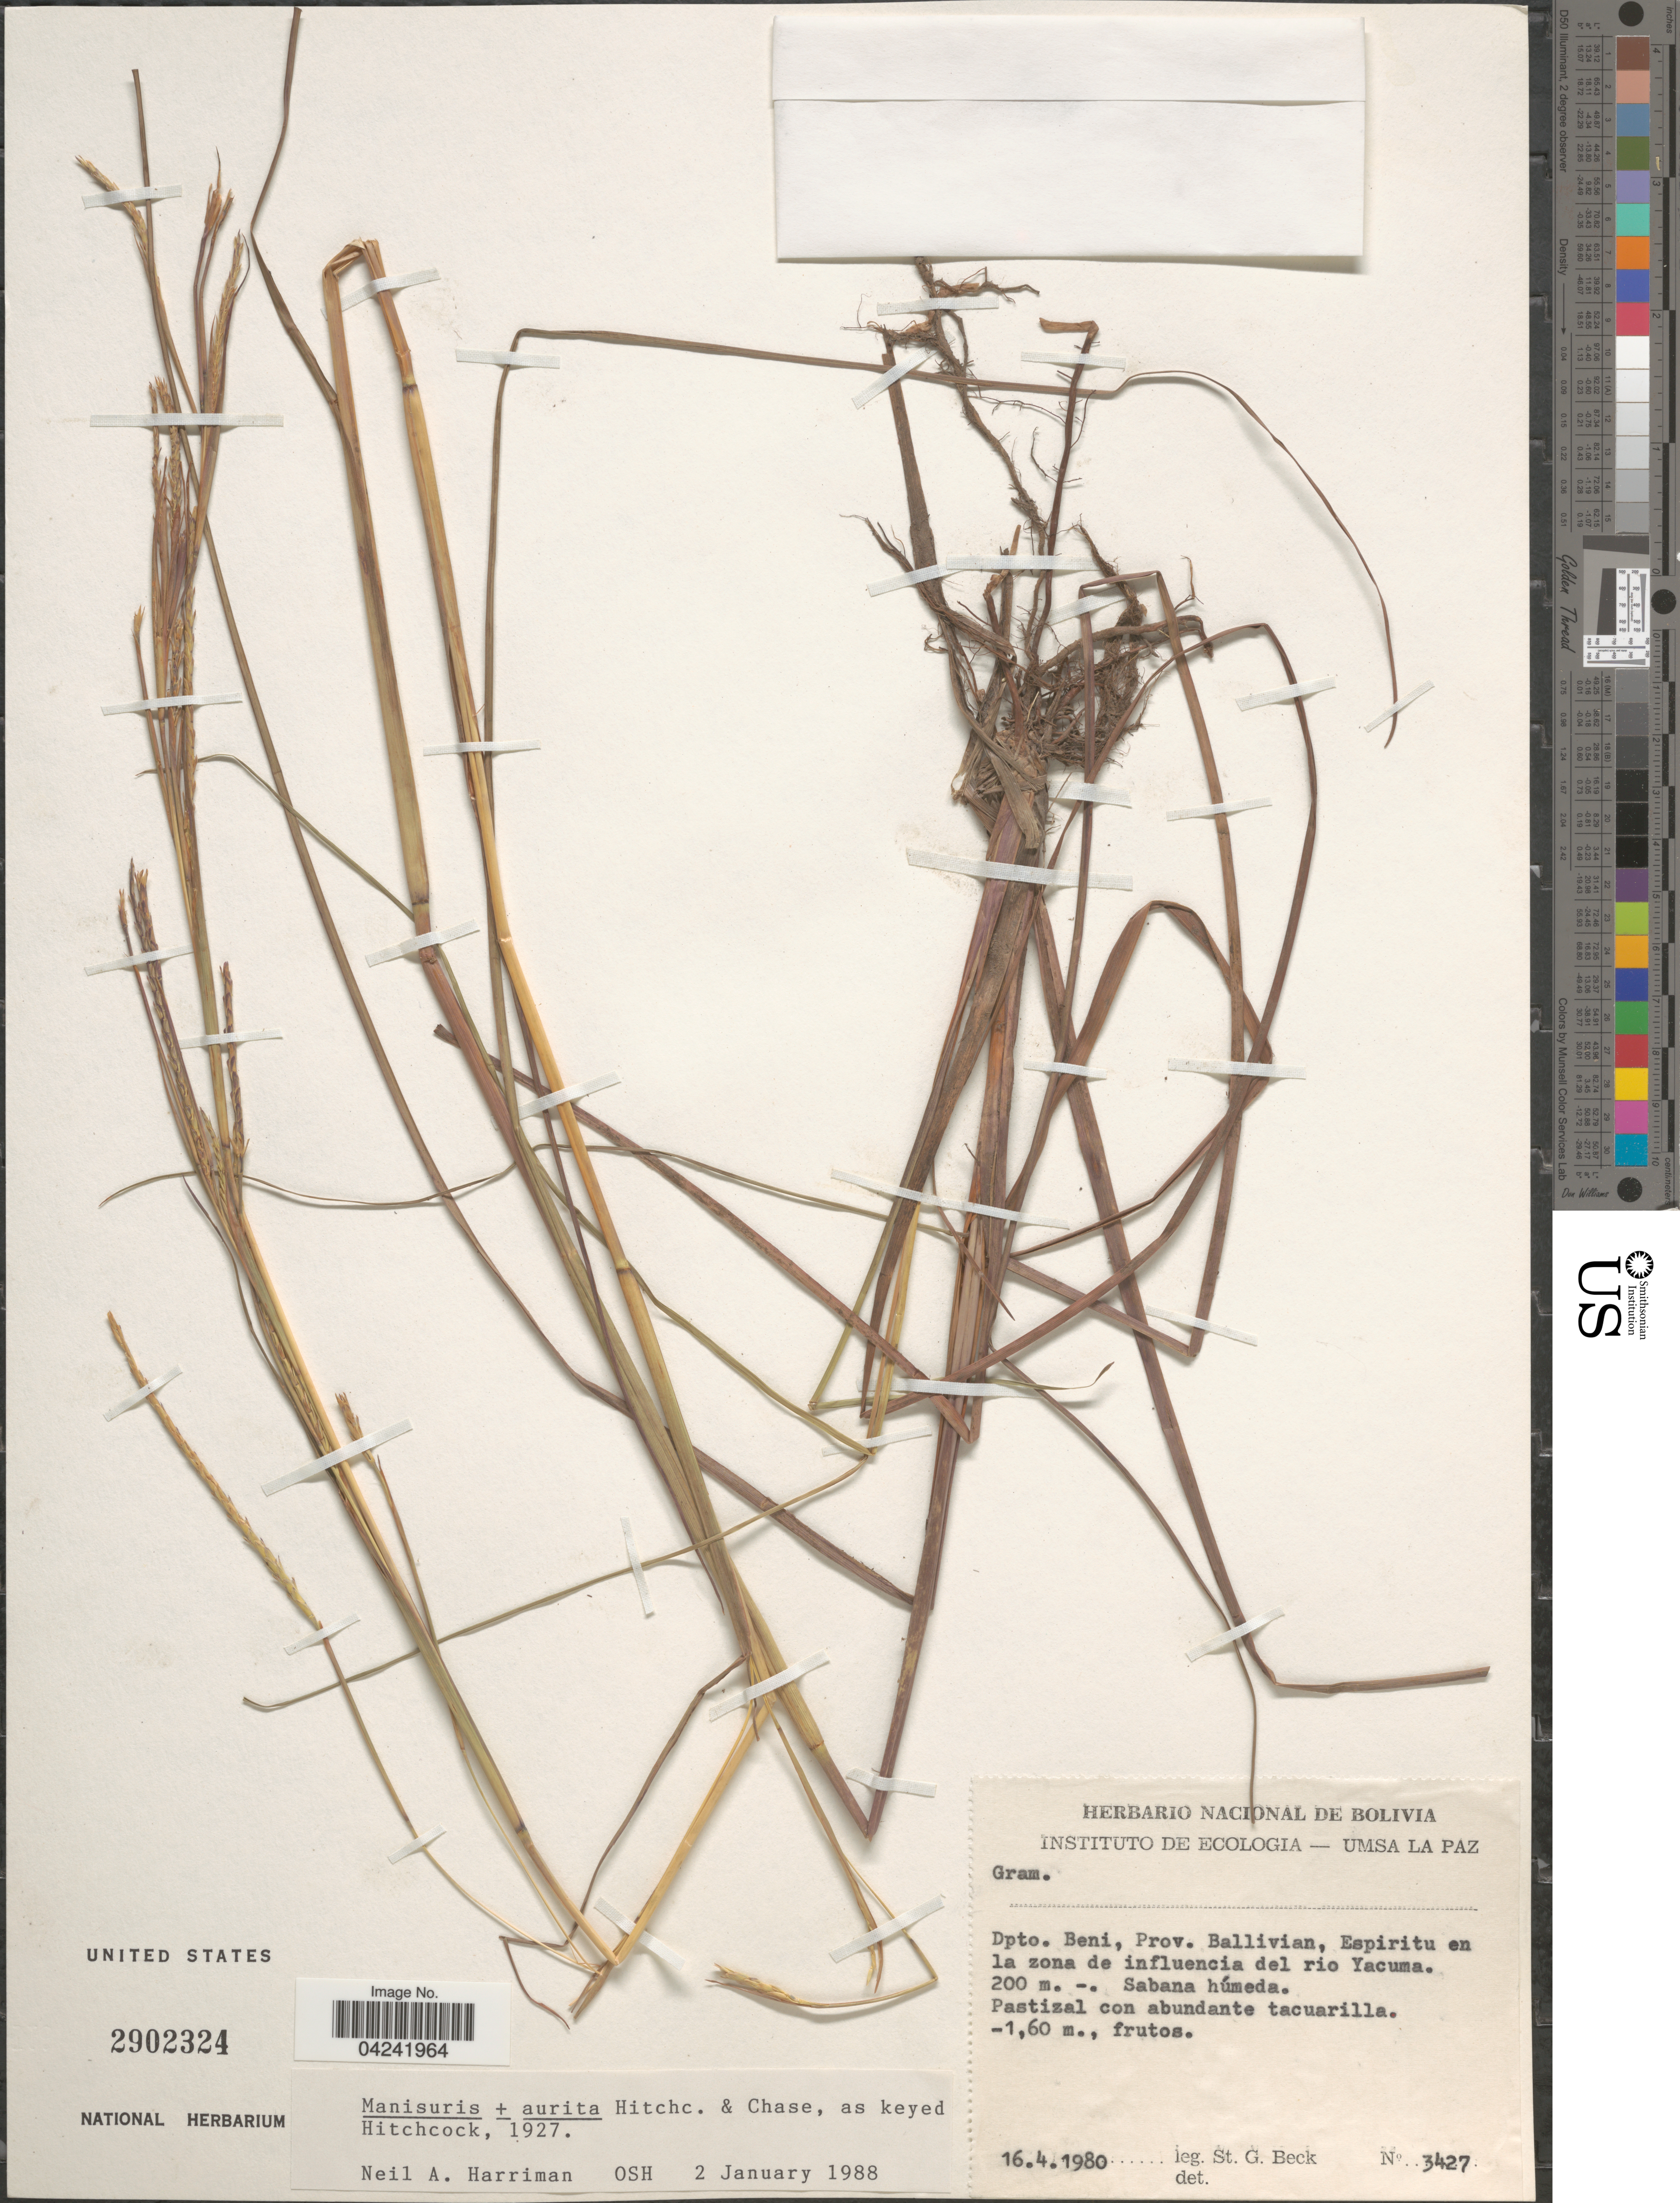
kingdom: Plantae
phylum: Tracheophyta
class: Liliopsida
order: Poales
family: Poaceae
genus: Mnesithea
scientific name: Mnesithea aurita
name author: (Steud.) de Koning & Sosef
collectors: S. G. Beck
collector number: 3427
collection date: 1980-04-16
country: Bolivia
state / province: Beni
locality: Dpto. Beni, Prov. Ballivian, Espiritu en la zona de influencia del rio Yacuma.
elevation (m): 200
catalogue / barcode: US 2902324